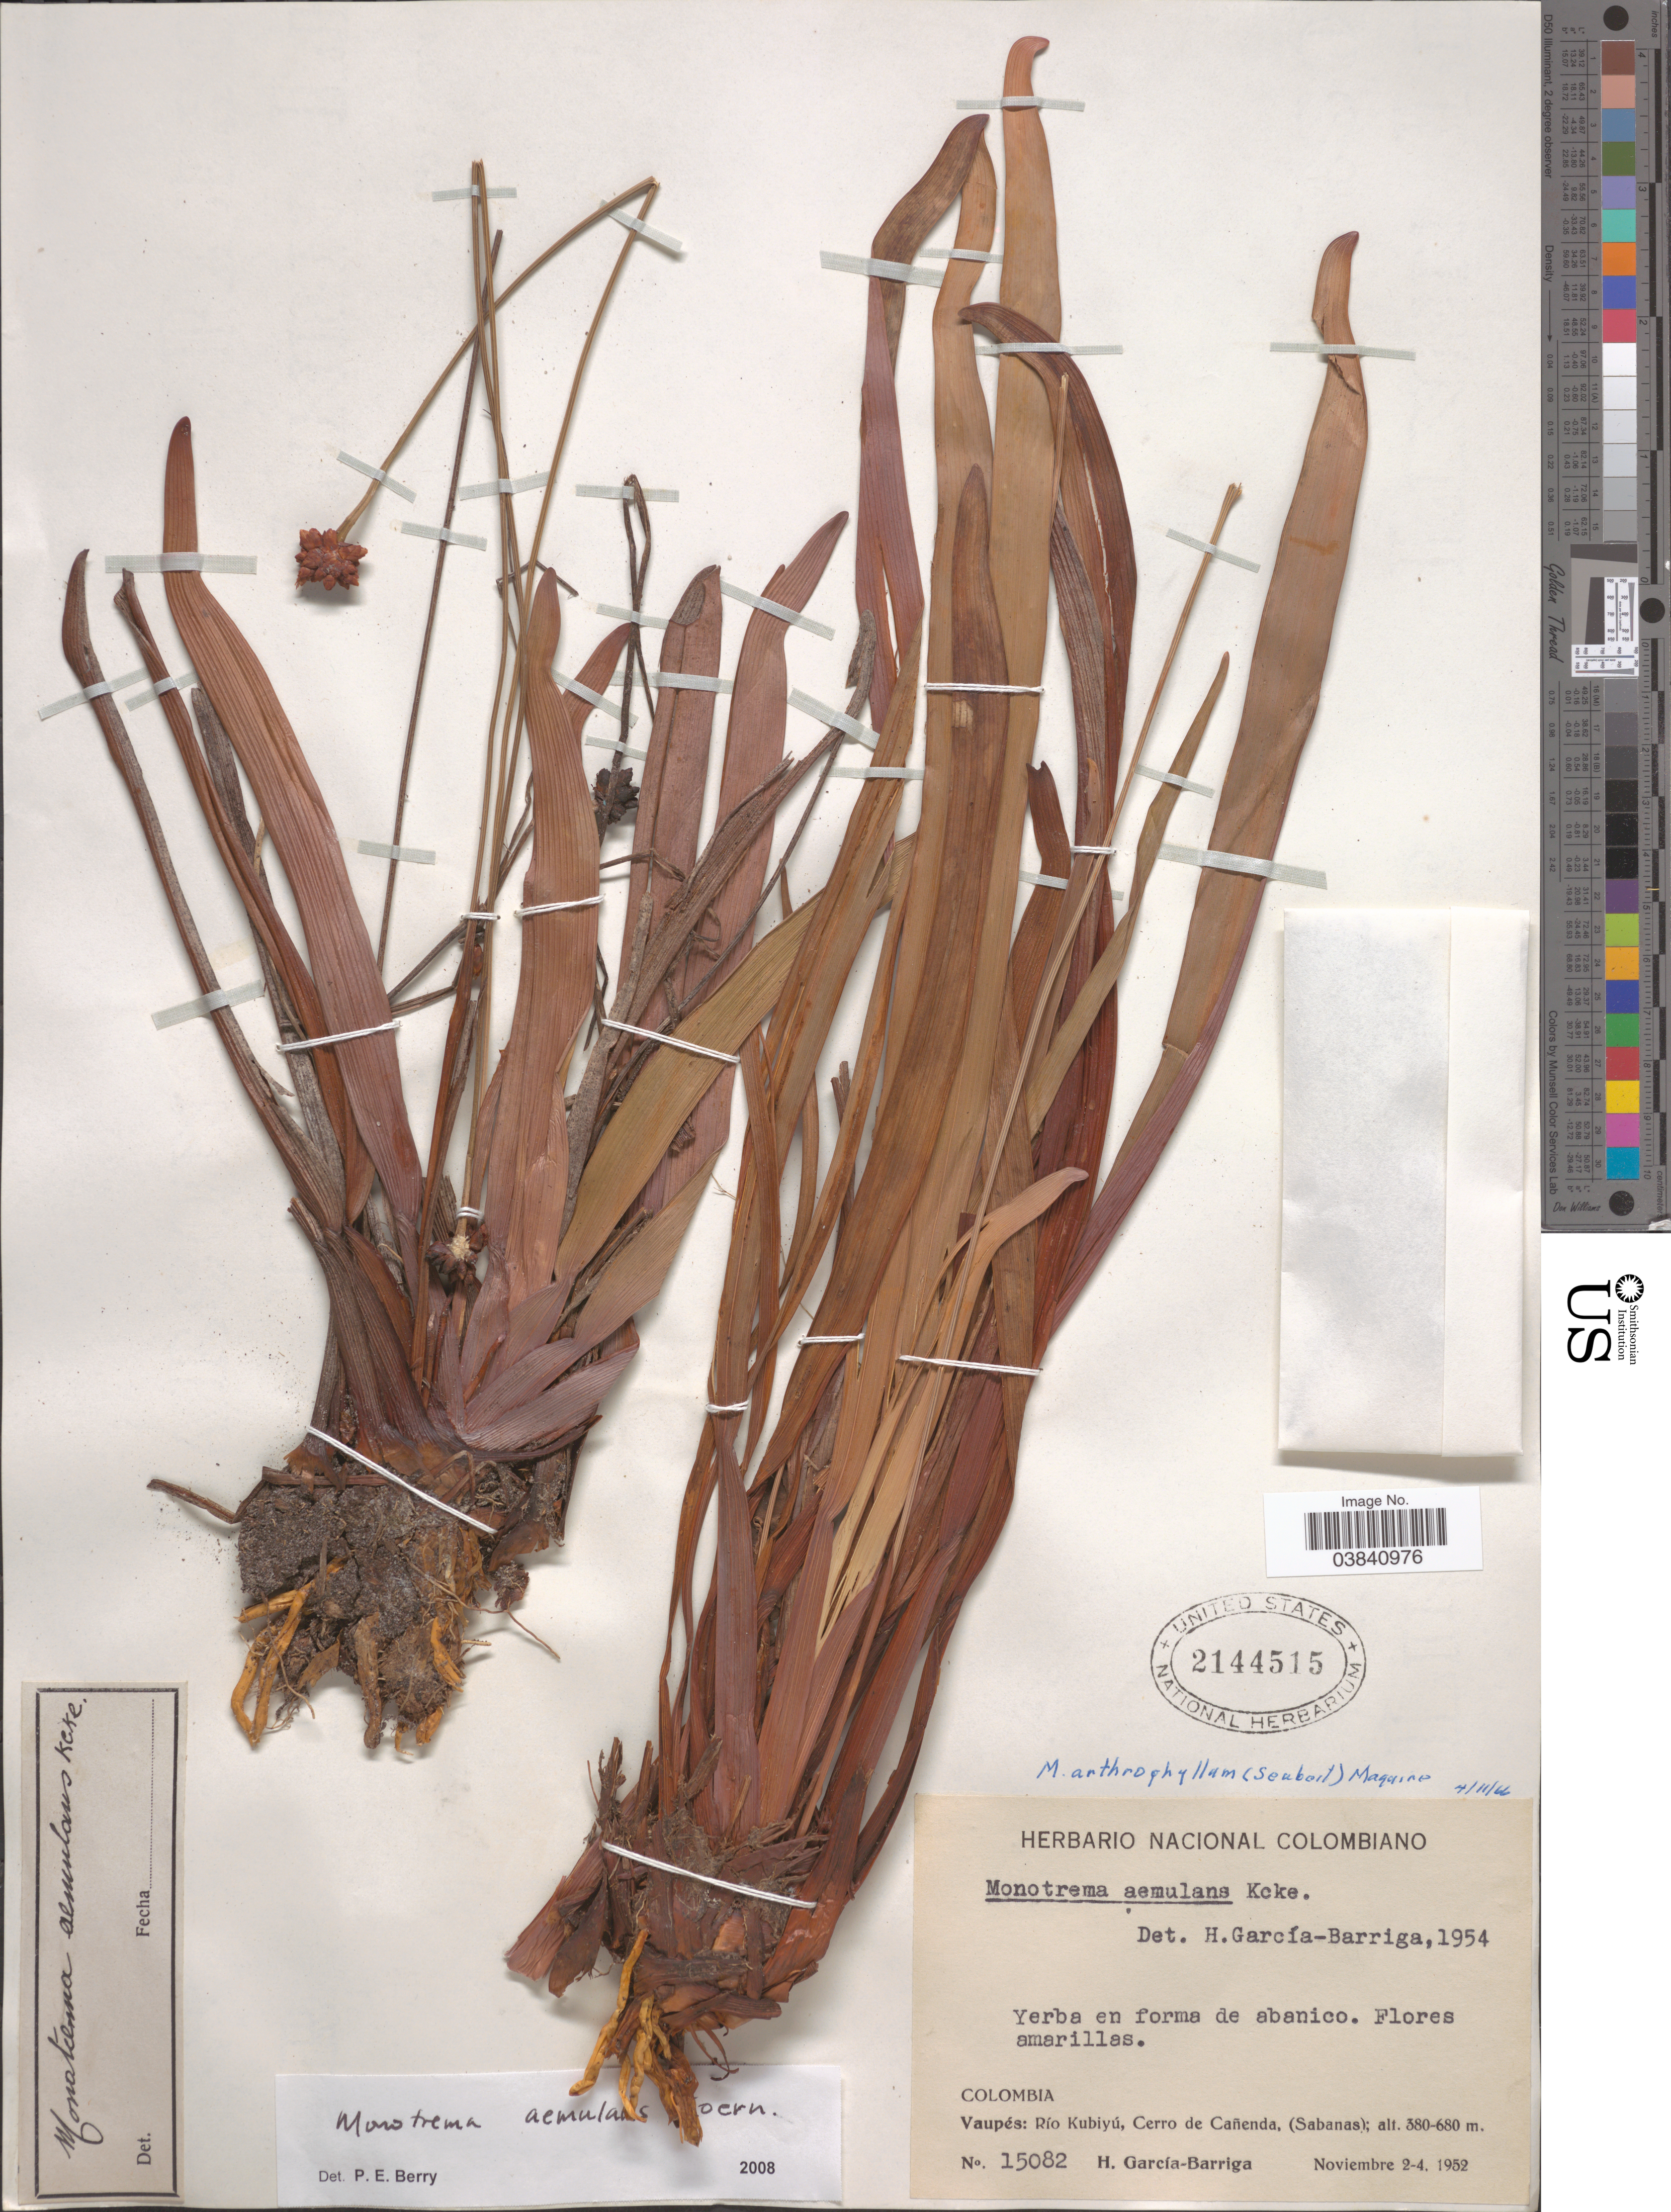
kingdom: Plantae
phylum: Tracheophyta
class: Liliopsida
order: Poales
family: Rapateaceae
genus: Monotrema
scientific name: Monotrema aemulans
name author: Körn.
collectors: H. García Barriga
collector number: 15082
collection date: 1952-11-02/1952-11-04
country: Colombia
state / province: Vaupés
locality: Río Kubiyú, Cerro de Cañenda, (Sabanas).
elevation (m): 380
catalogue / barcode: US 2144515